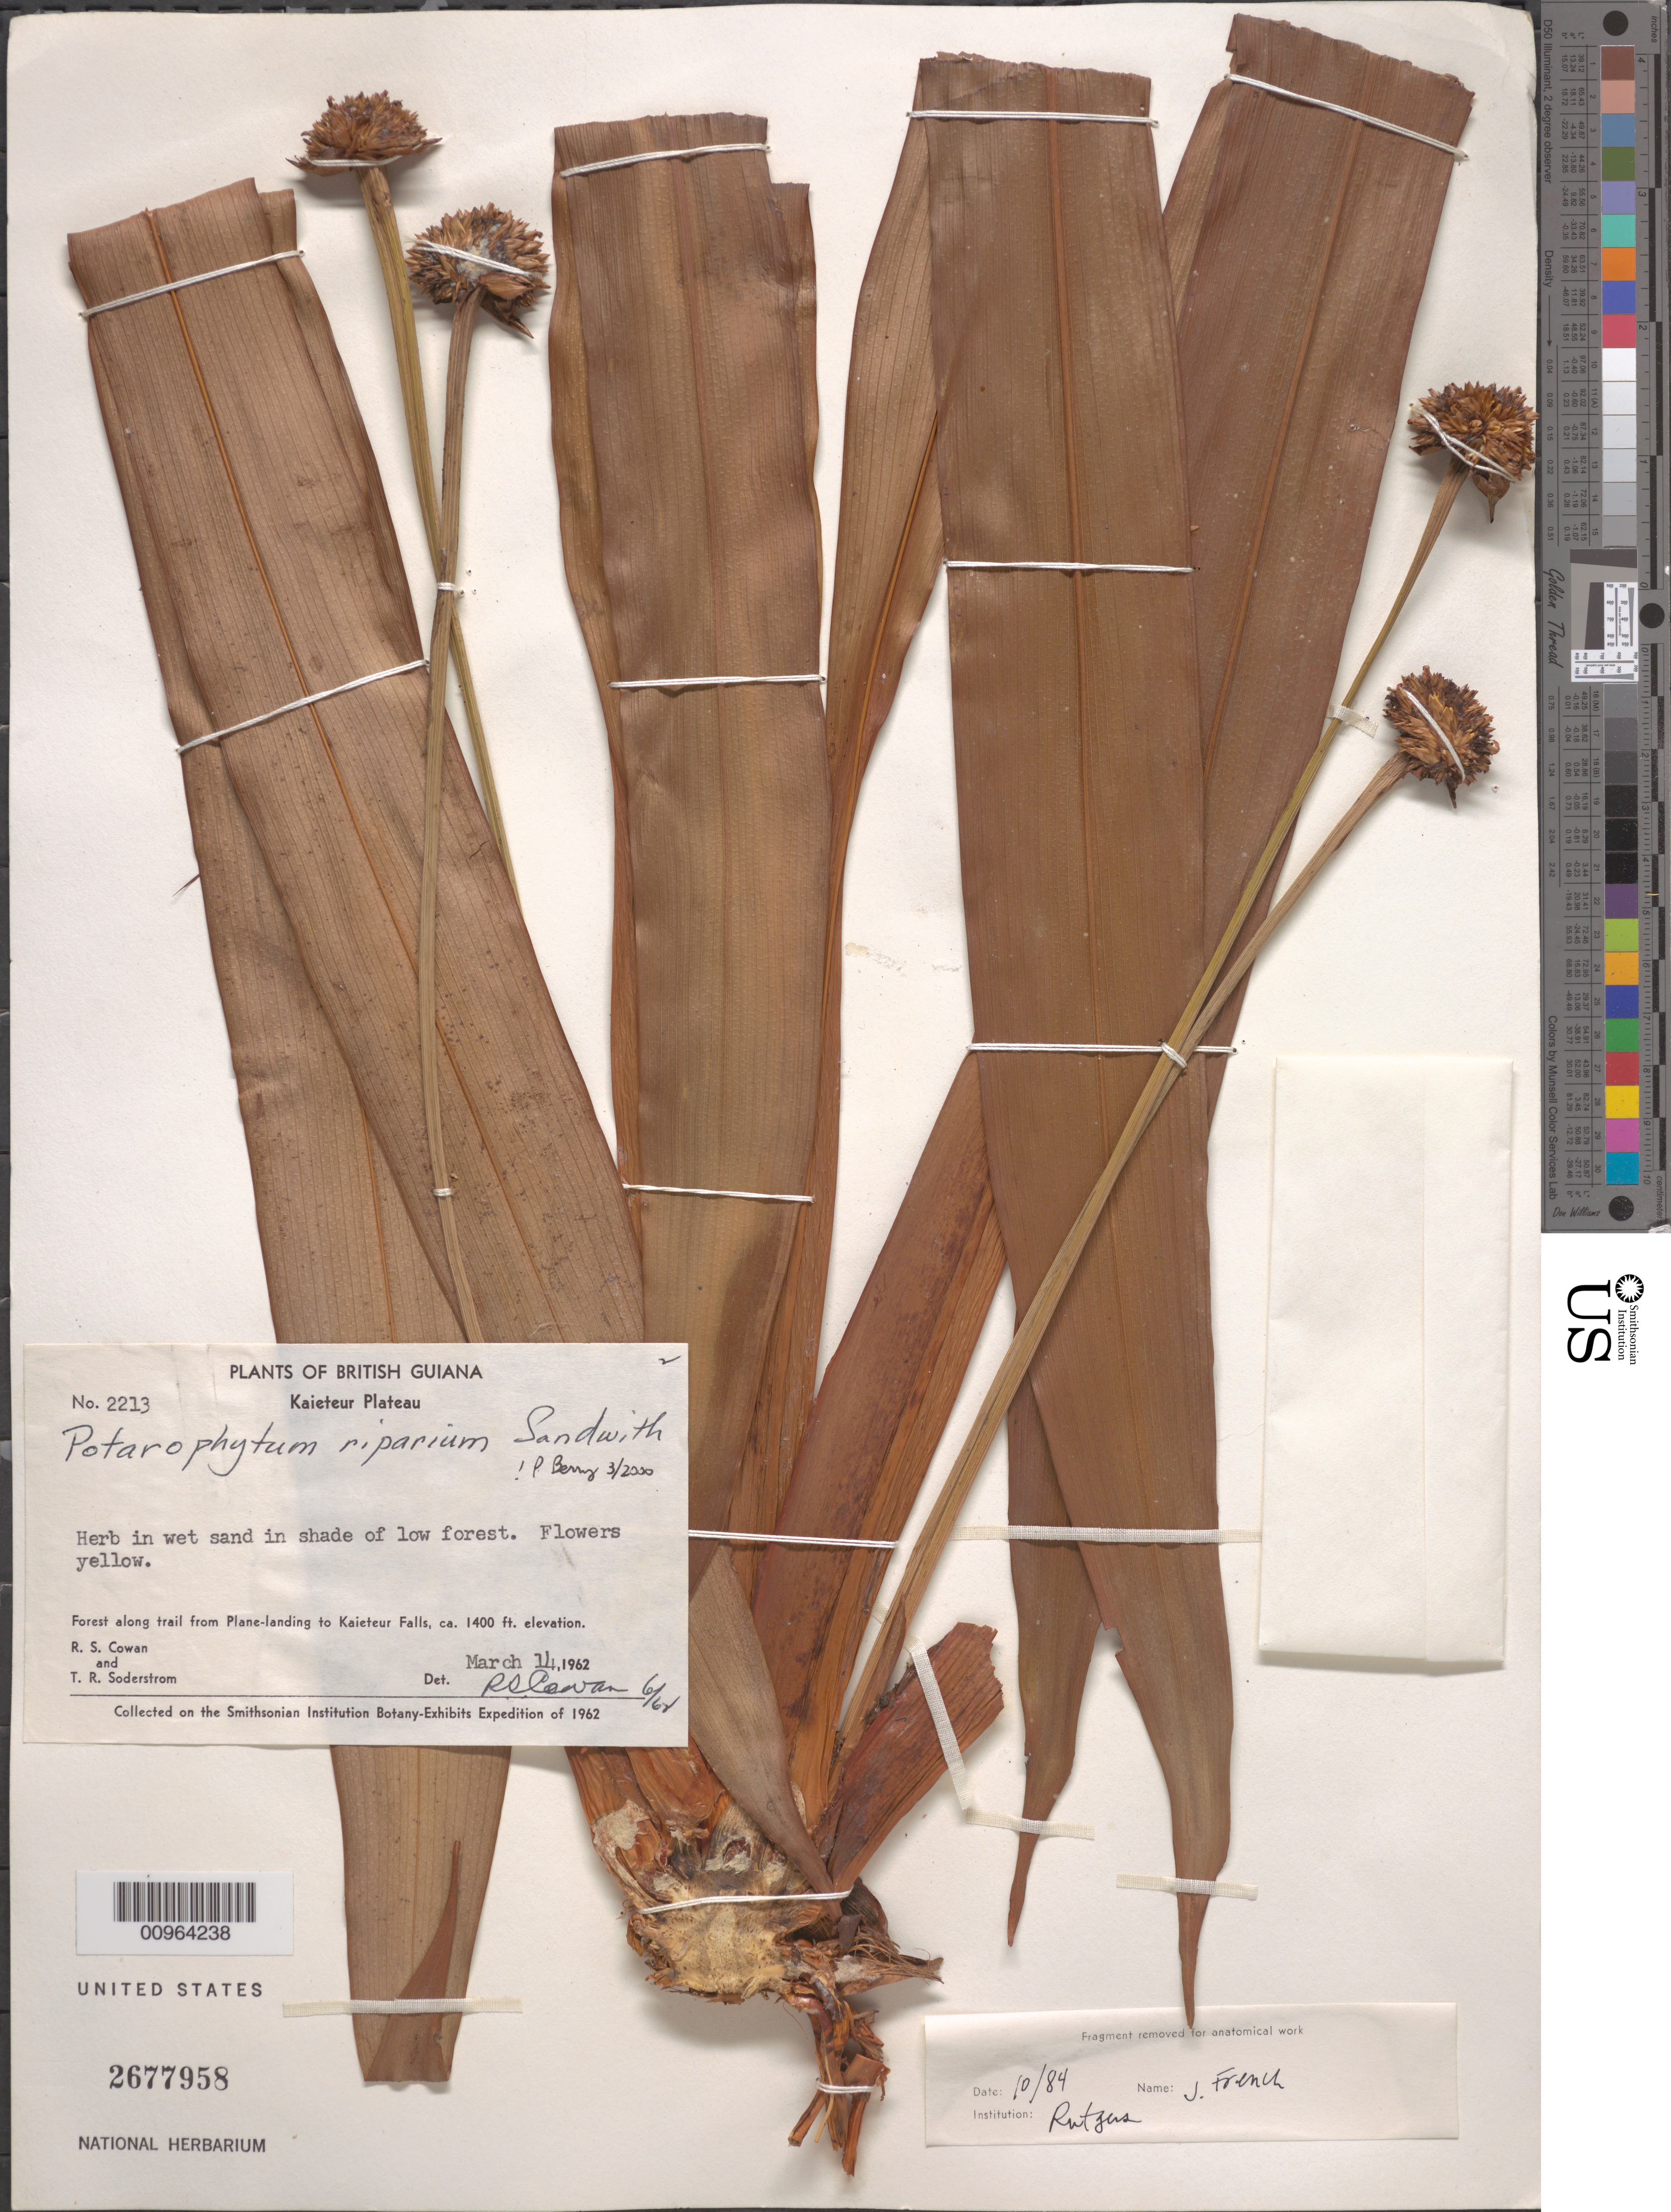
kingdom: Plantae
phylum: Tracheophyta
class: Liliopsida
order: Poales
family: Rapateaceae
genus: Potarophytum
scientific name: Potarophytum riparium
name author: Sandwith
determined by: Berry, P. E., (WIS), University of Wisconsin - Madison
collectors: R. S. Cowan & T. R. Soderstrom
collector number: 2213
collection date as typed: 14-Mar-62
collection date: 1962-03-14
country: Guyana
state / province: Potaro-Siparuni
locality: Kaieteur Plateau, Mure-mure Creek to ca. 3 mi. above mouth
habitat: Forest along trail; wet sand in shade of low forest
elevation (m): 427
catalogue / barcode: US 2677958